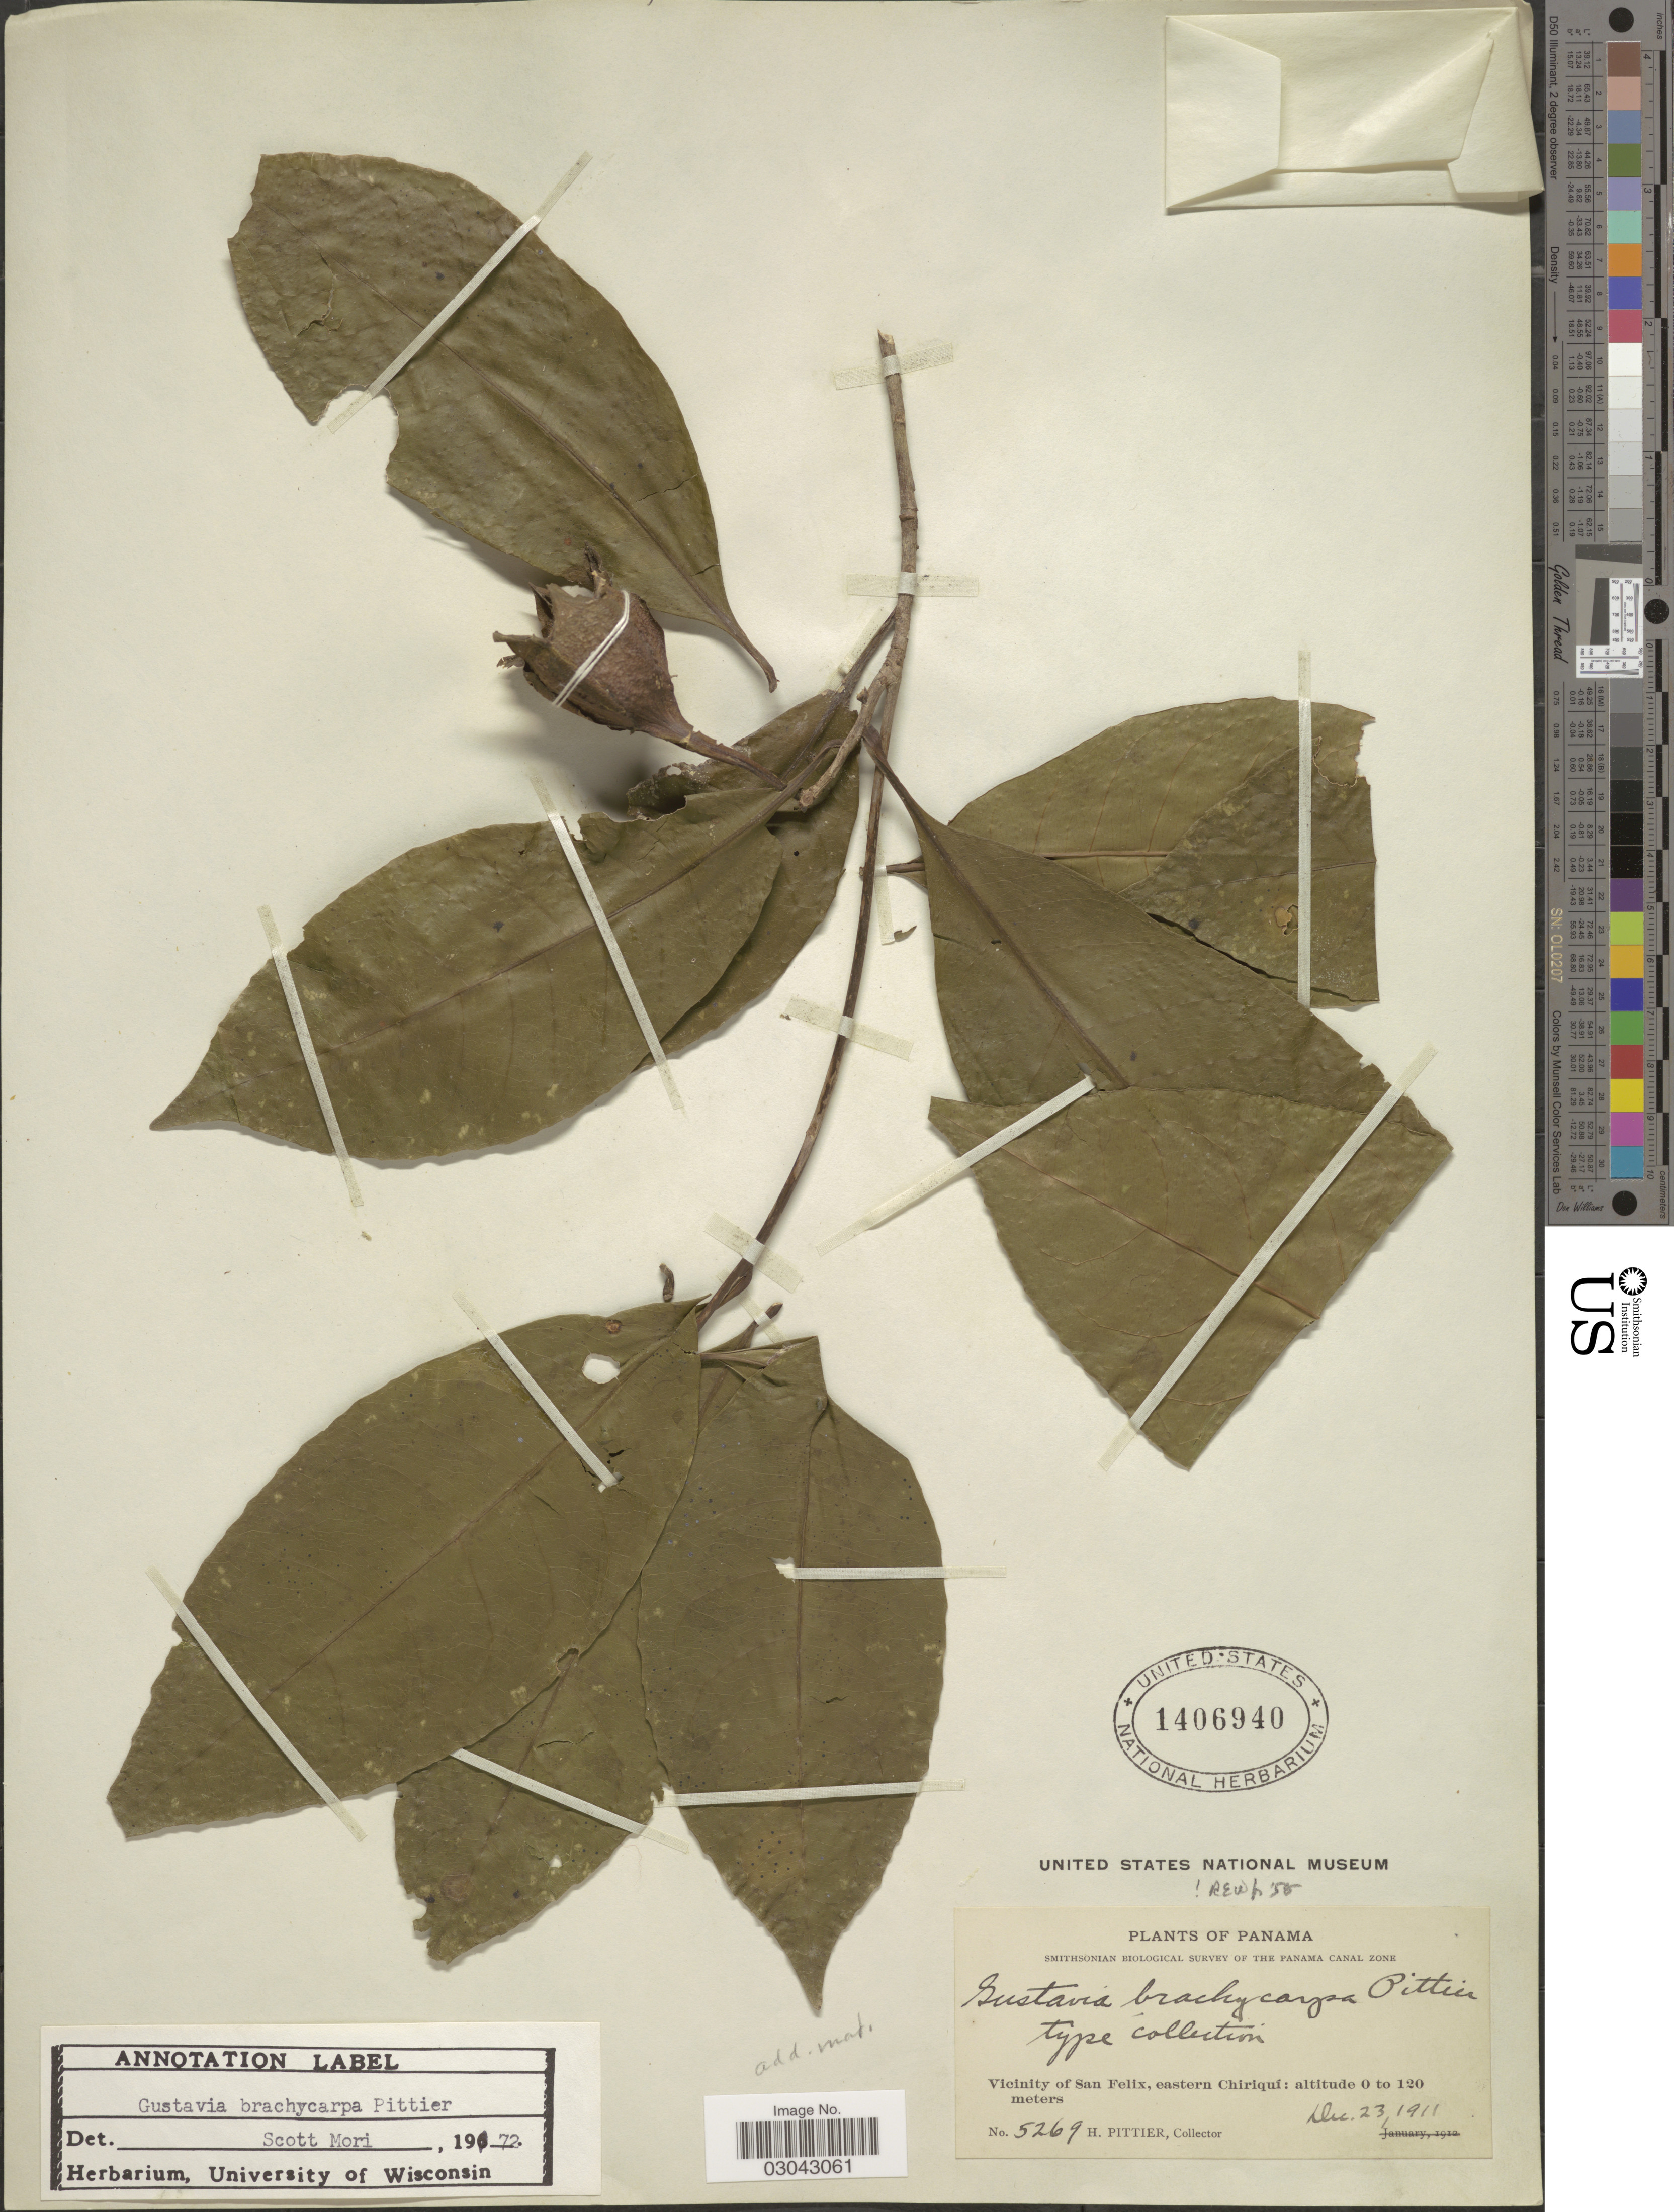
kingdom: Plantae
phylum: Tracheophyta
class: Magnoliopsida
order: Ericales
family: Lecythidaceae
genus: Gustavia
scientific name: Gustavia brachycarpa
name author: Pittier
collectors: H. F. Pittier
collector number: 5269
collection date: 1911-12-23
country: Panama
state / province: Chiriqui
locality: Vicinity of San Felix, eastern Chiriquí.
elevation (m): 0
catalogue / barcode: US 1406940